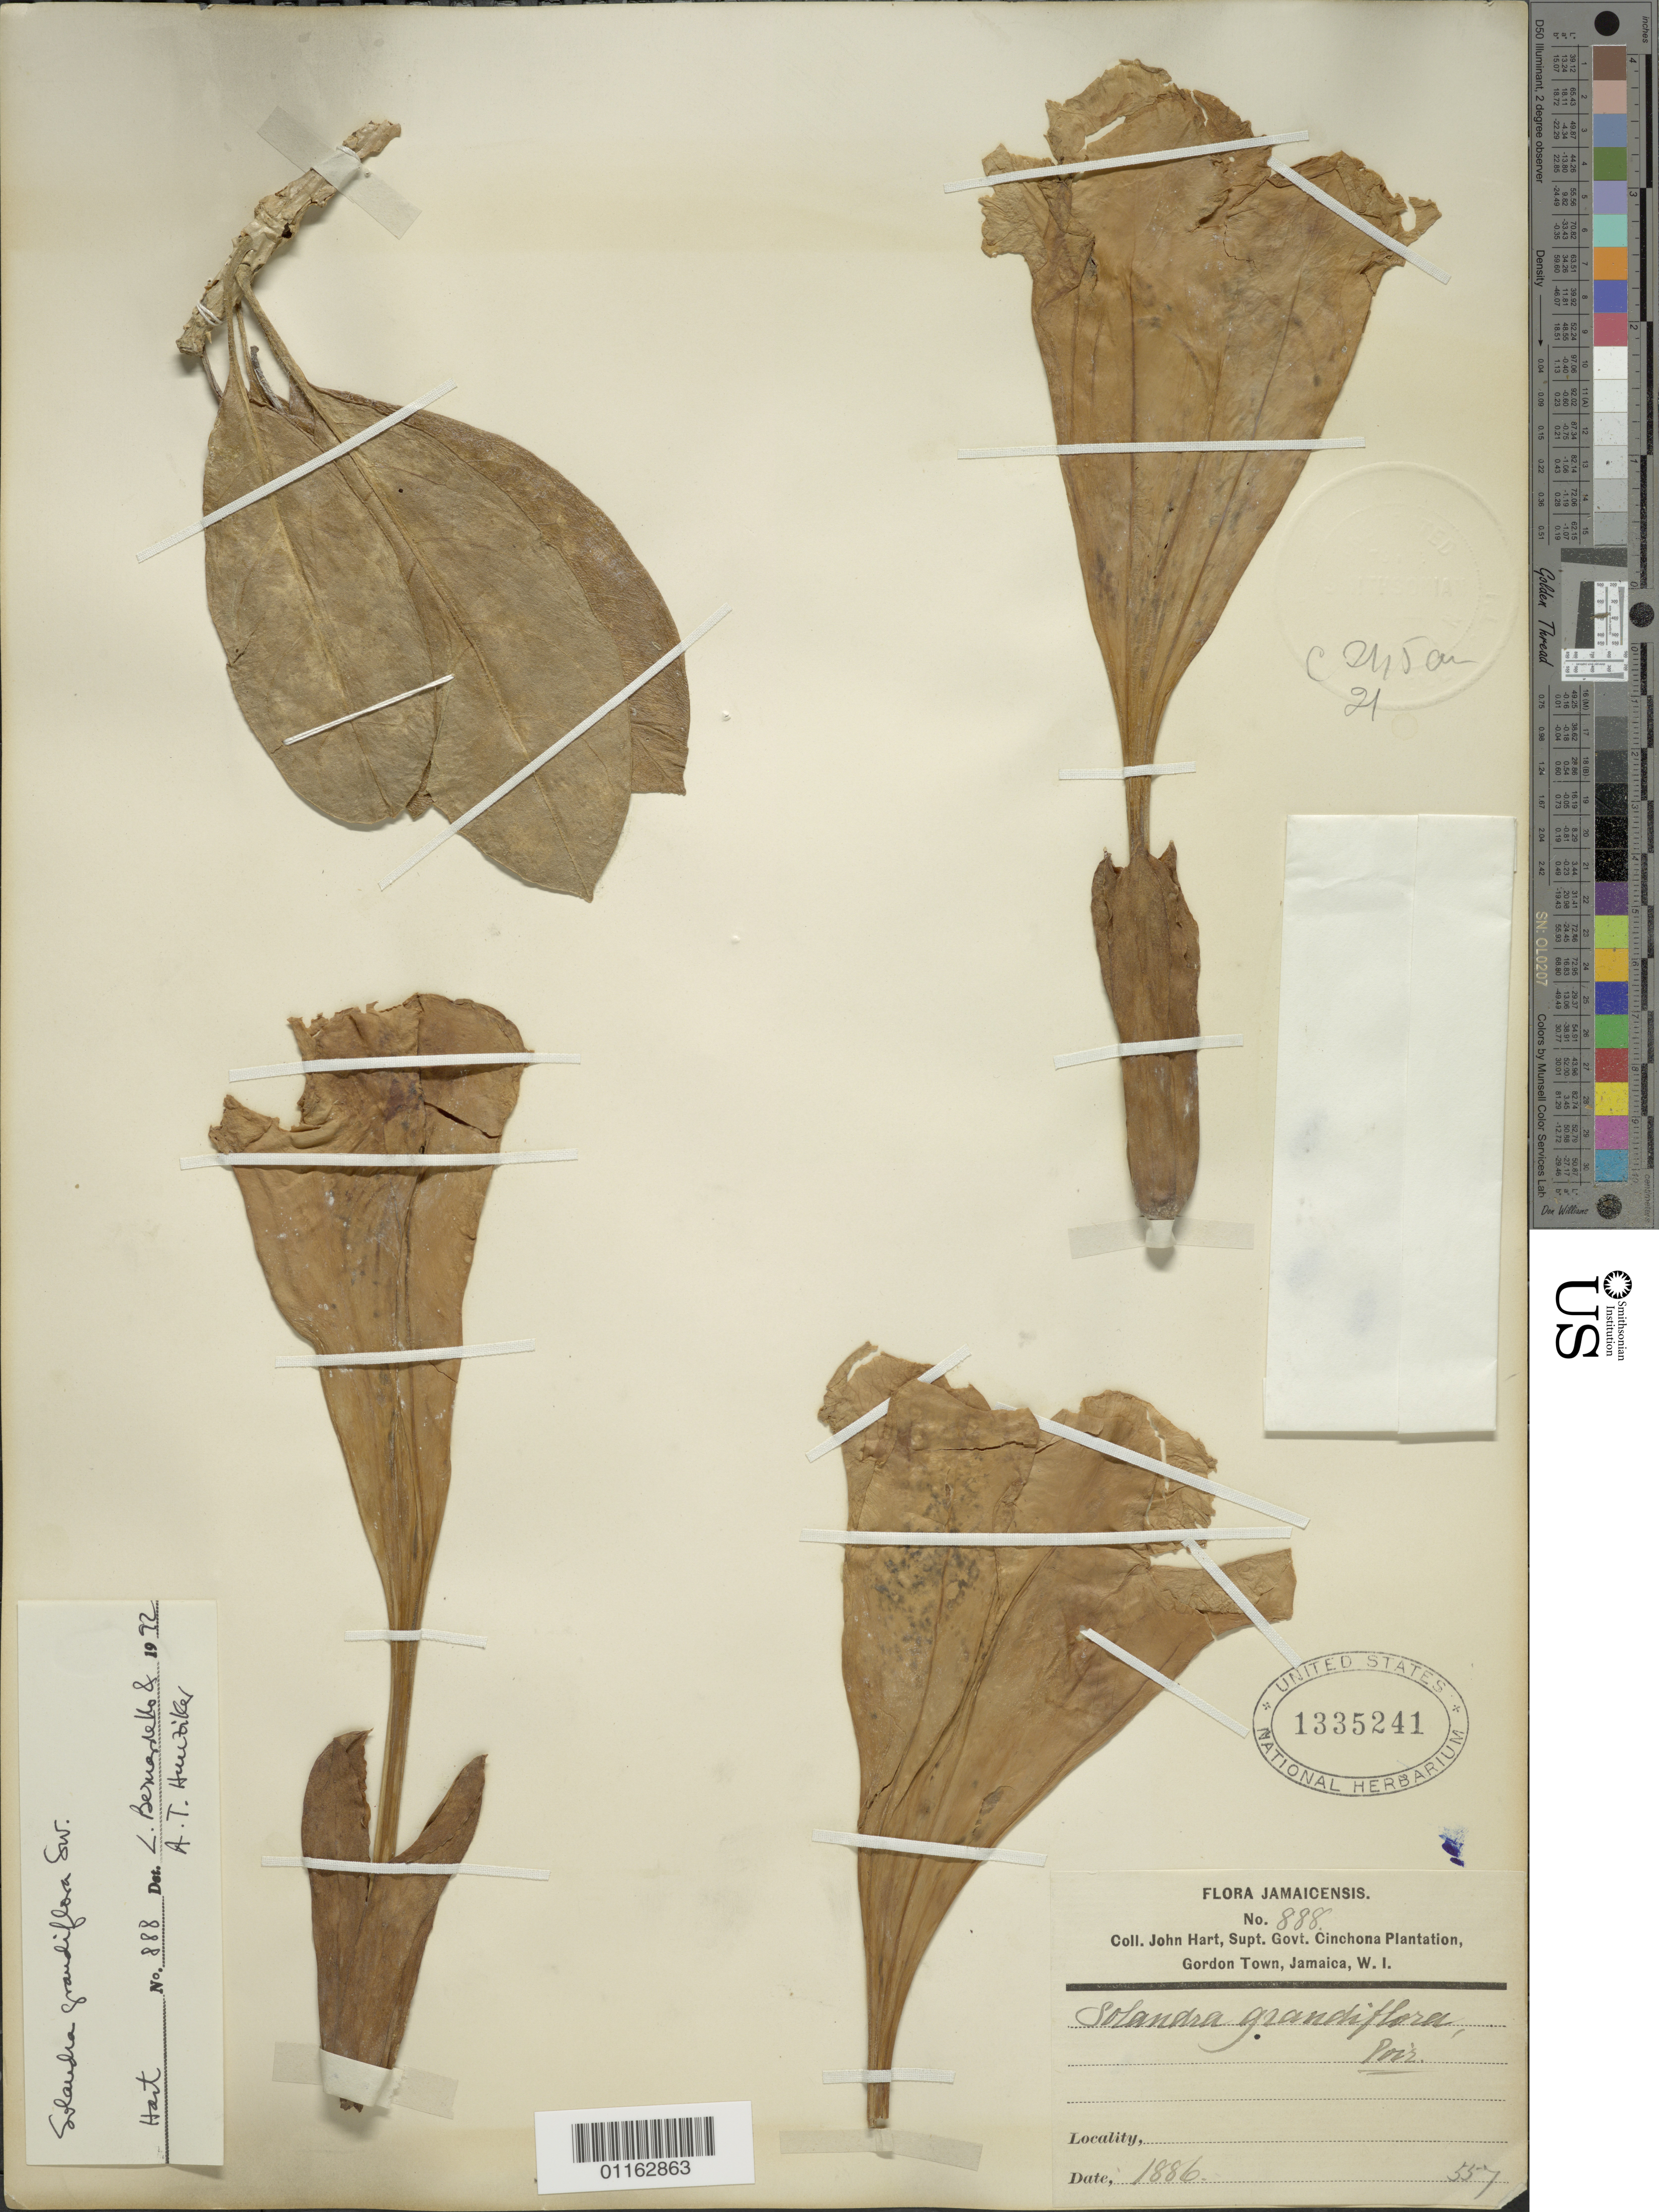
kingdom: Plantae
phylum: Tracheophyta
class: Magnoliopsida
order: Solanales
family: Solanaceae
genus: Solandra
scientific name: Solandra grandiflora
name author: Sw.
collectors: J. Hart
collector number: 888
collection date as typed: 1886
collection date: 1886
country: Jamaica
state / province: Saint Andrew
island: Jamaica I.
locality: Cinchona Plantation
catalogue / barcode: US 1335241